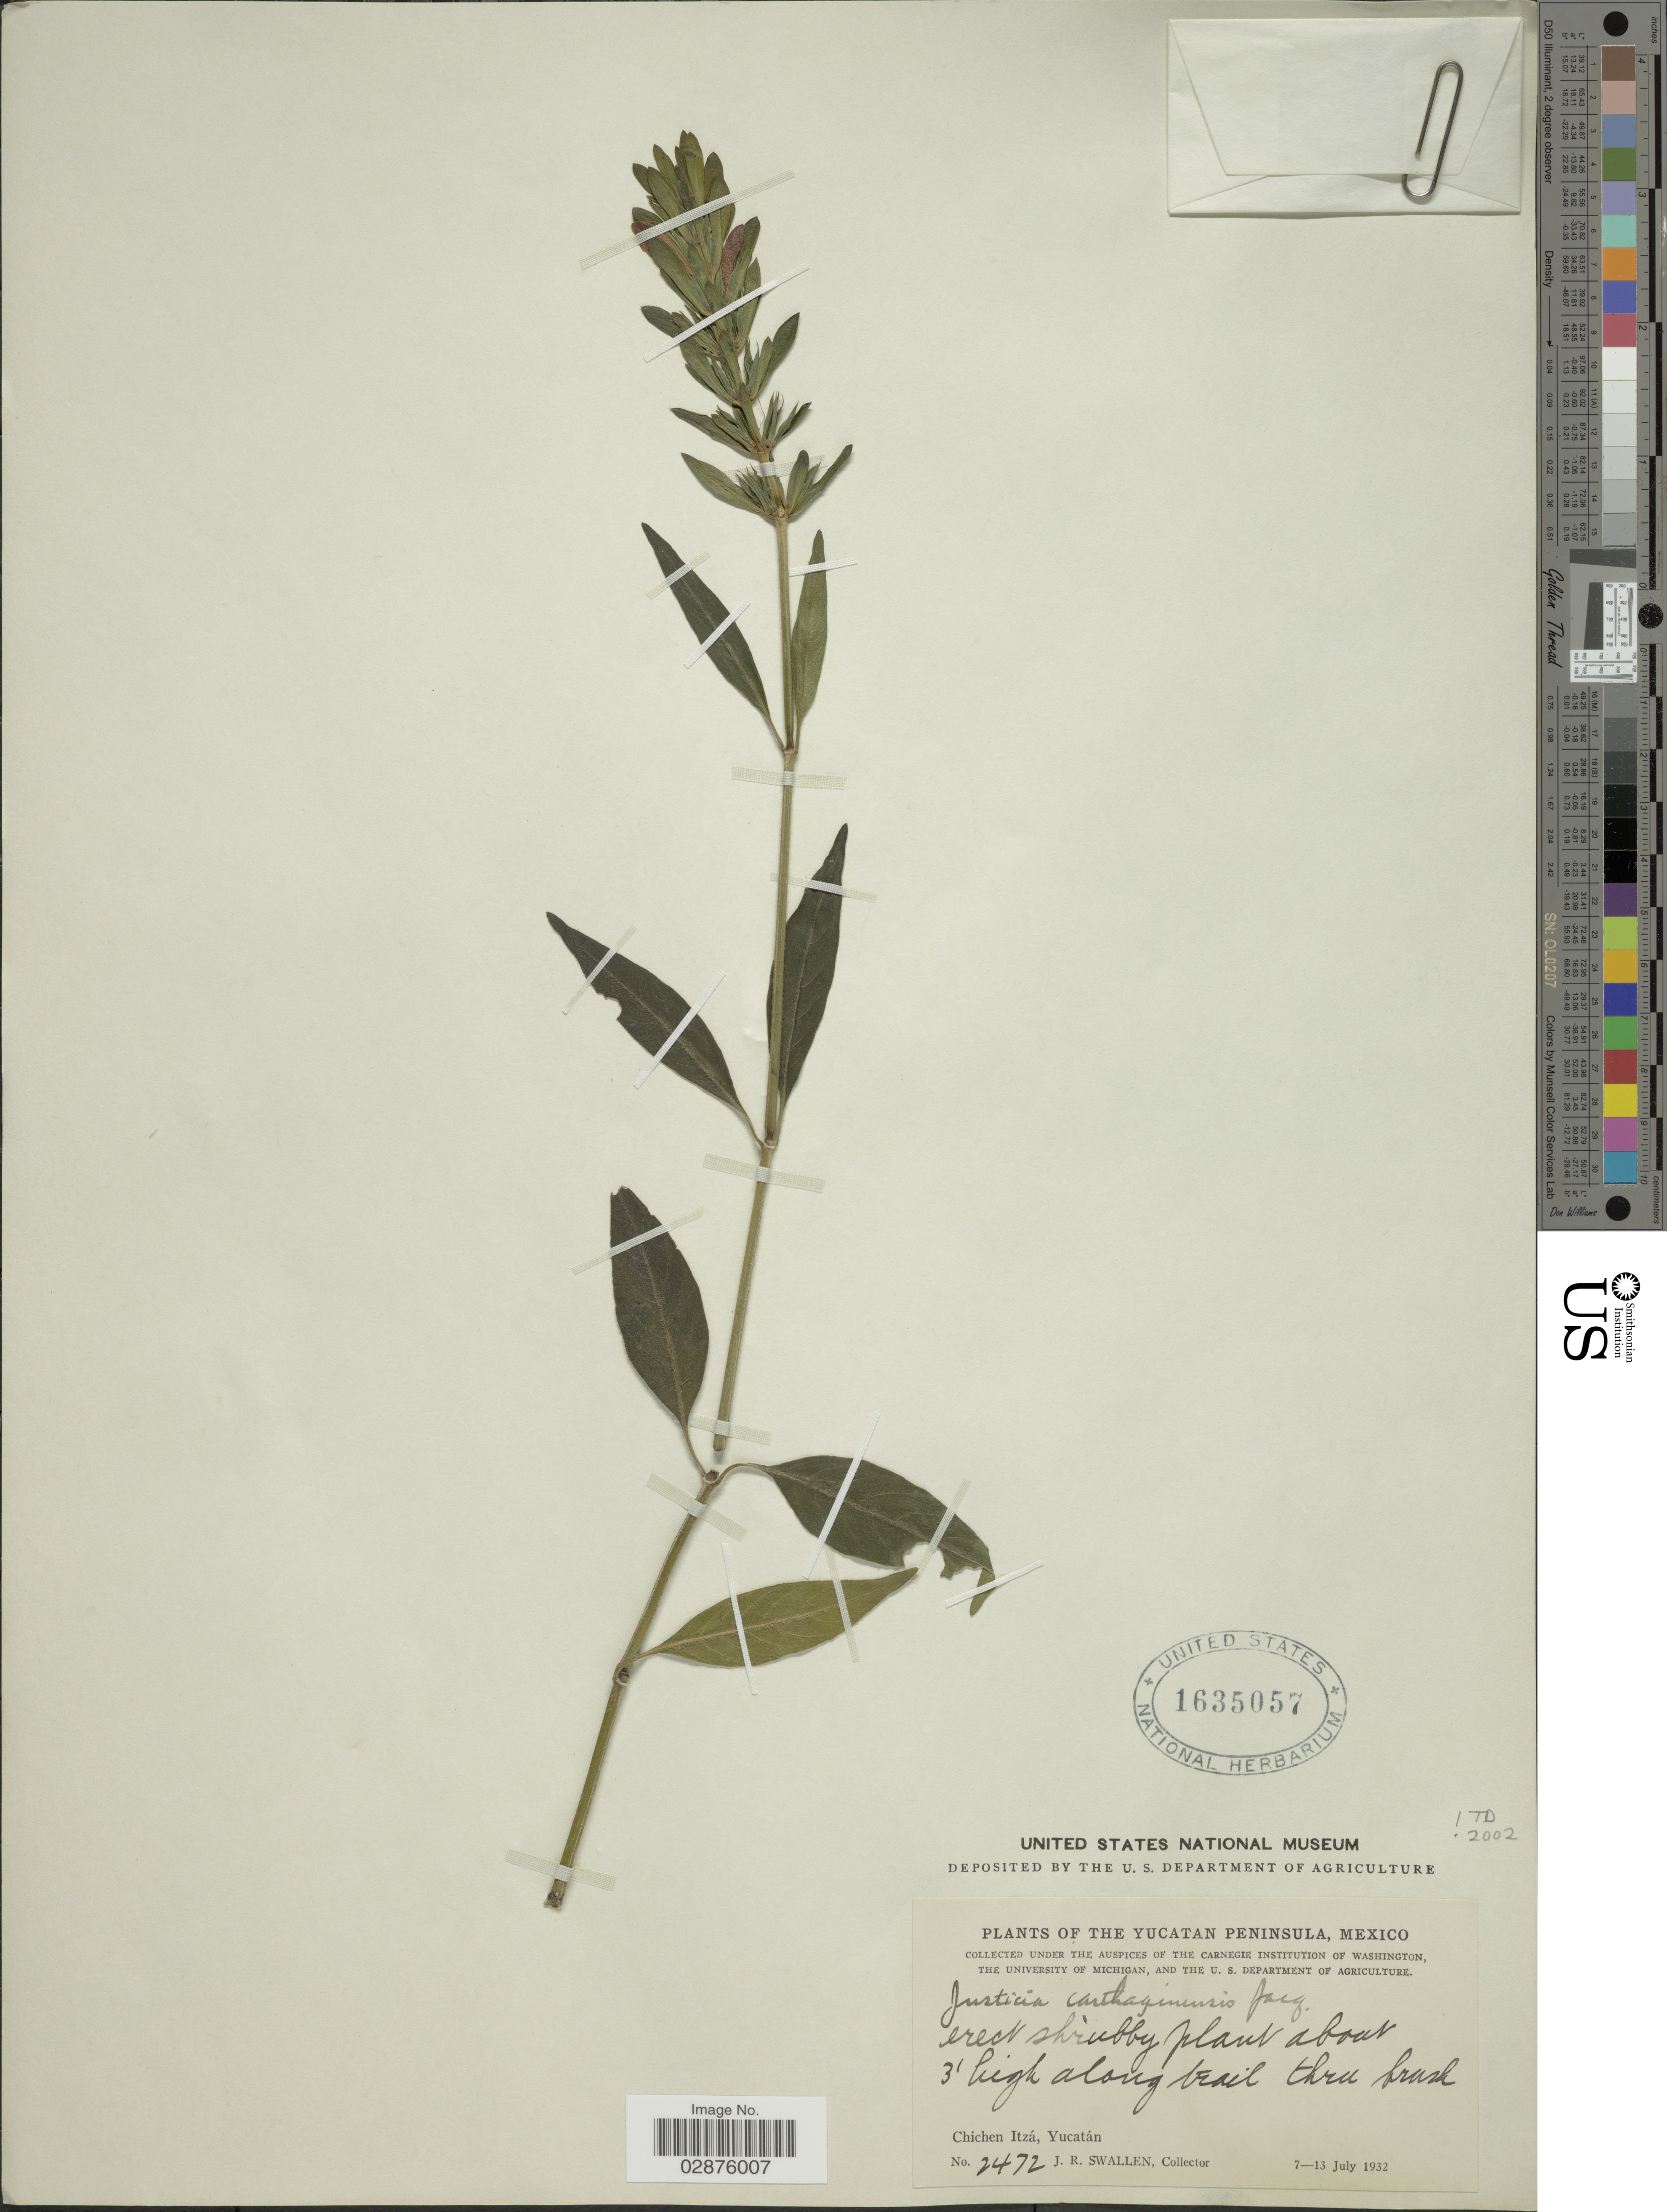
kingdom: Plantae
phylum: Tracheophyta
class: Magnoliopsida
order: Lamiales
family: Acanthaceae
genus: Justicia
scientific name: Justicia carthaginensis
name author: Jacq.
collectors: J. R. Swallen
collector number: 2472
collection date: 1932-07-07/1932-07-13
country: Mexico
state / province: Yucatán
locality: The Yucatan Peninsula, Mexico, Chichen Itzá, Yucatán.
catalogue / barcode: US 1635057